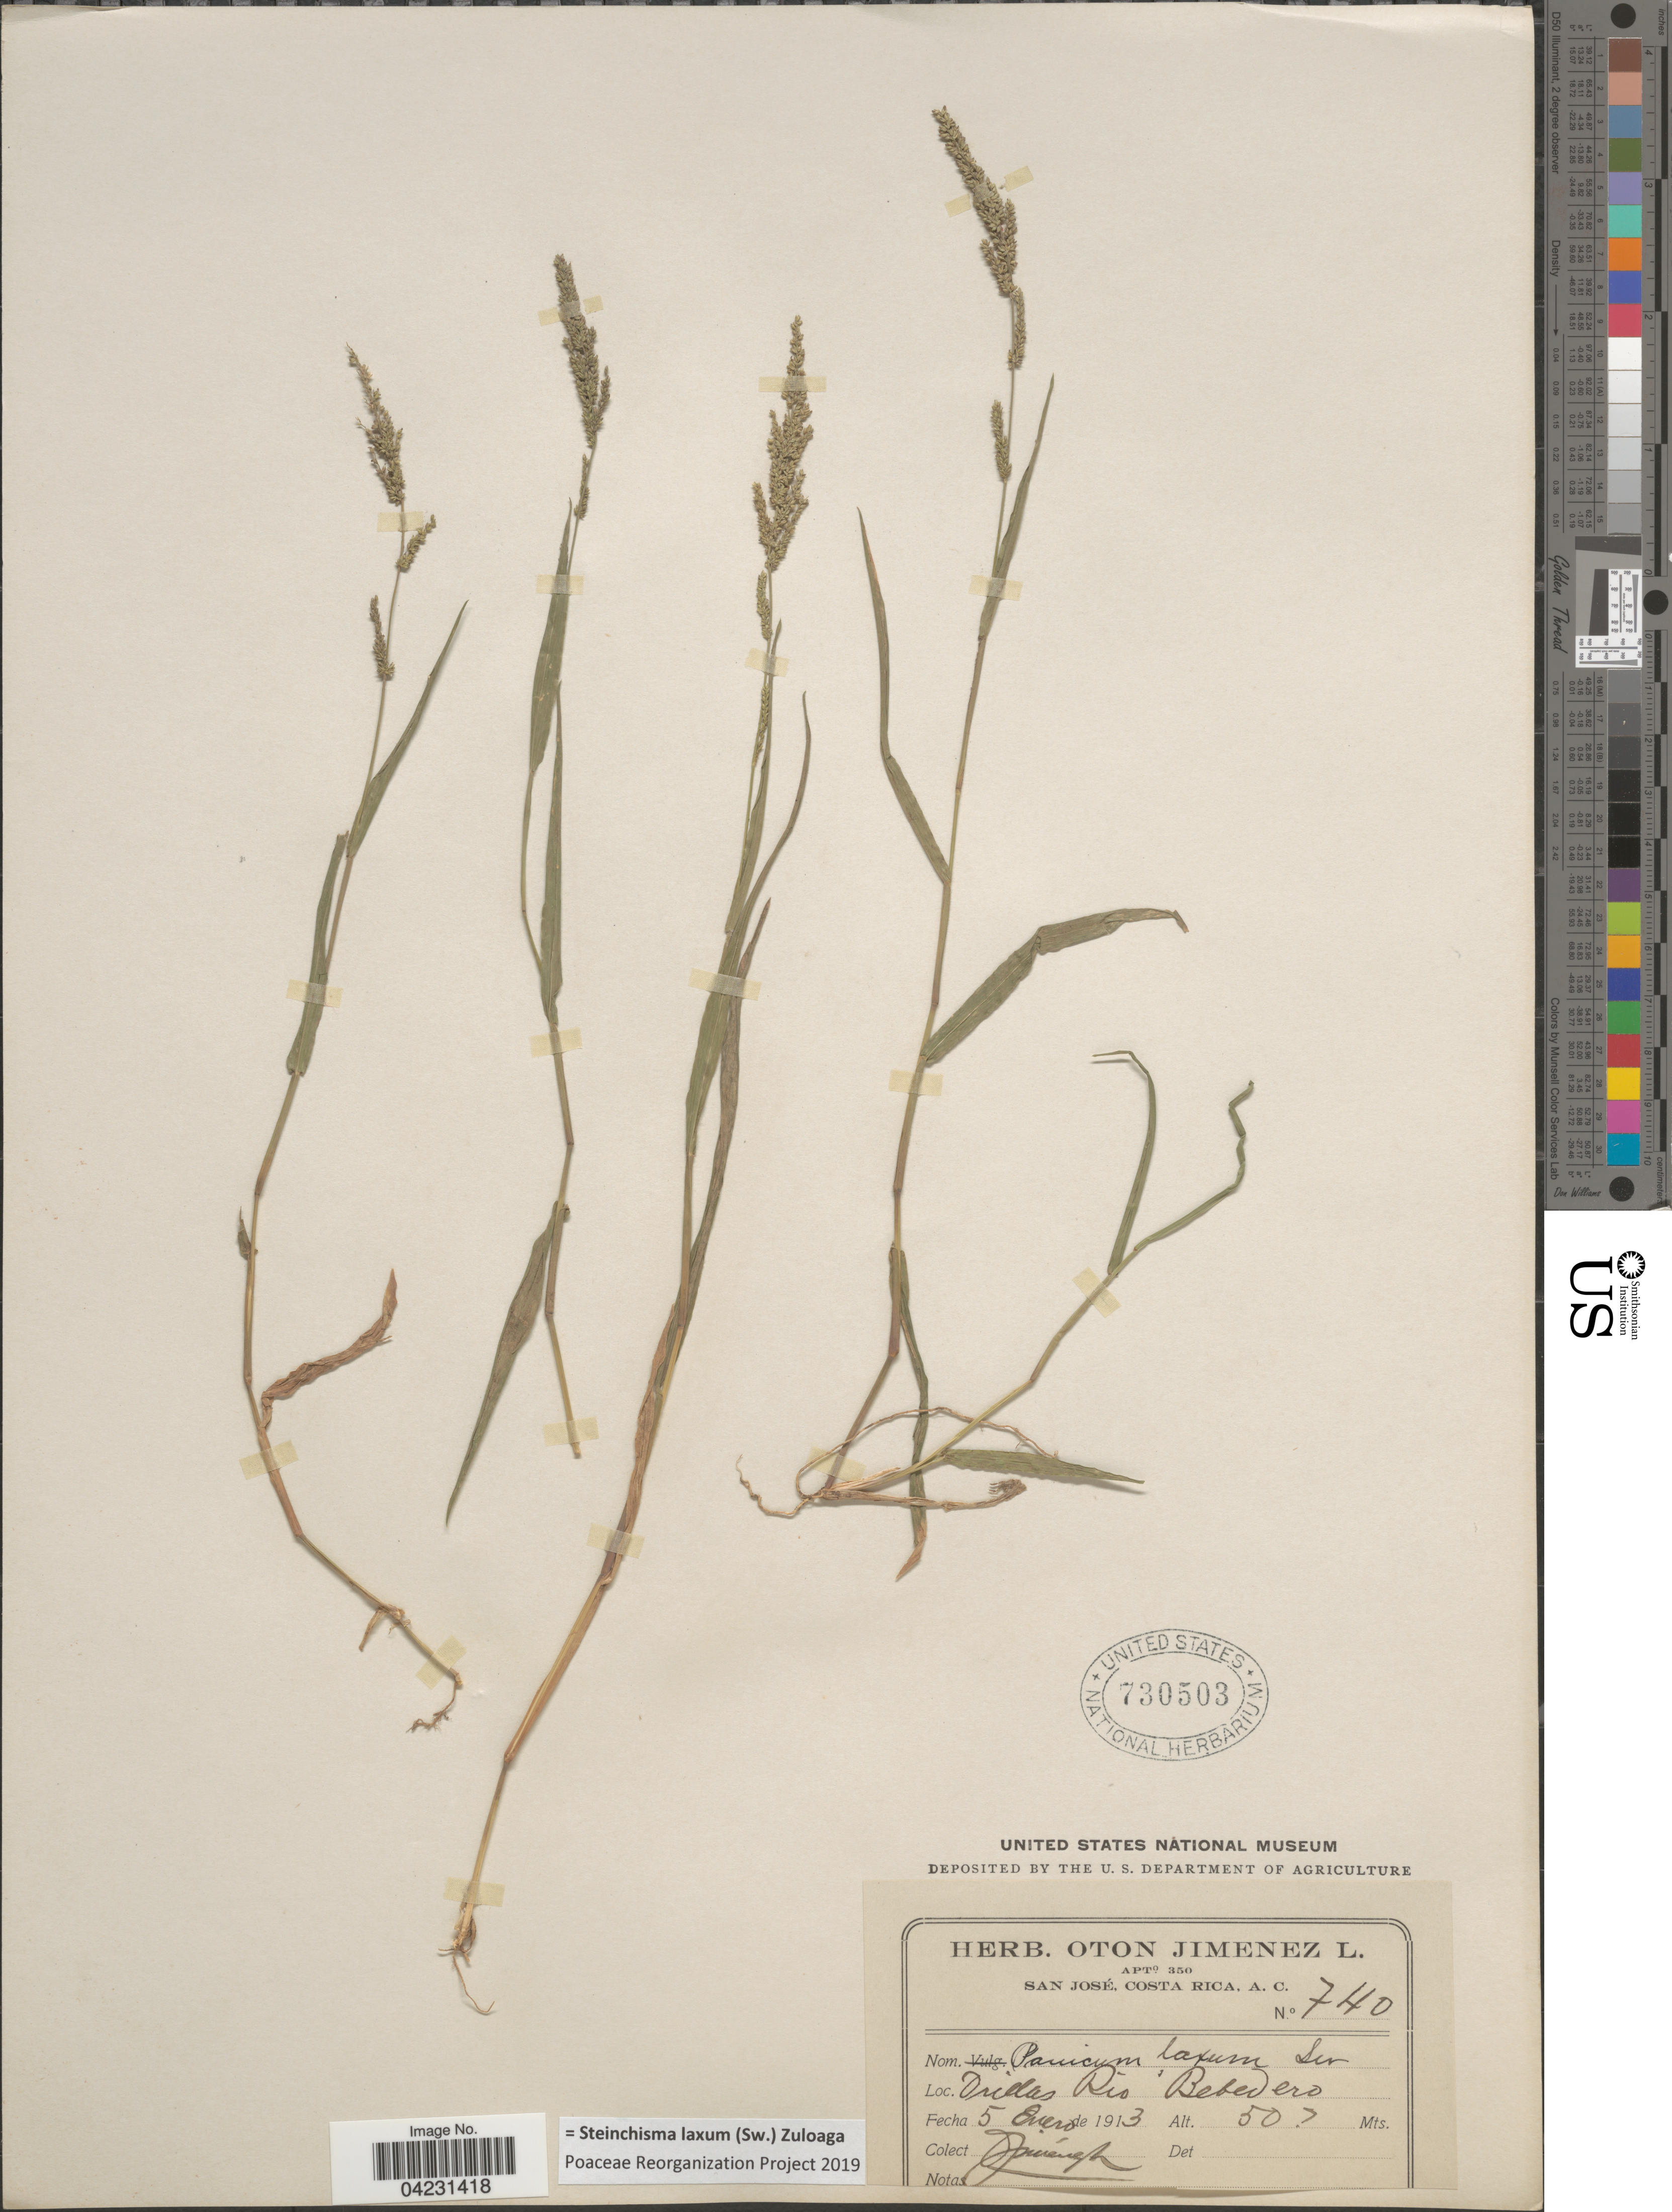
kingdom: Plantae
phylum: Tracheophyta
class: Liliopsida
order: Poales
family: Poaceae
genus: Steinchisma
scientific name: Steinchisma laxum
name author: (Sw.) Zuloaga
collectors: O. Jiménez L.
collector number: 740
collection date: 1913-01-05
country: Costa Rica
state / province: San José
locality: Orilla Rio Bebedero.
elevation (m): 507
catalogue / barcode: US 730503